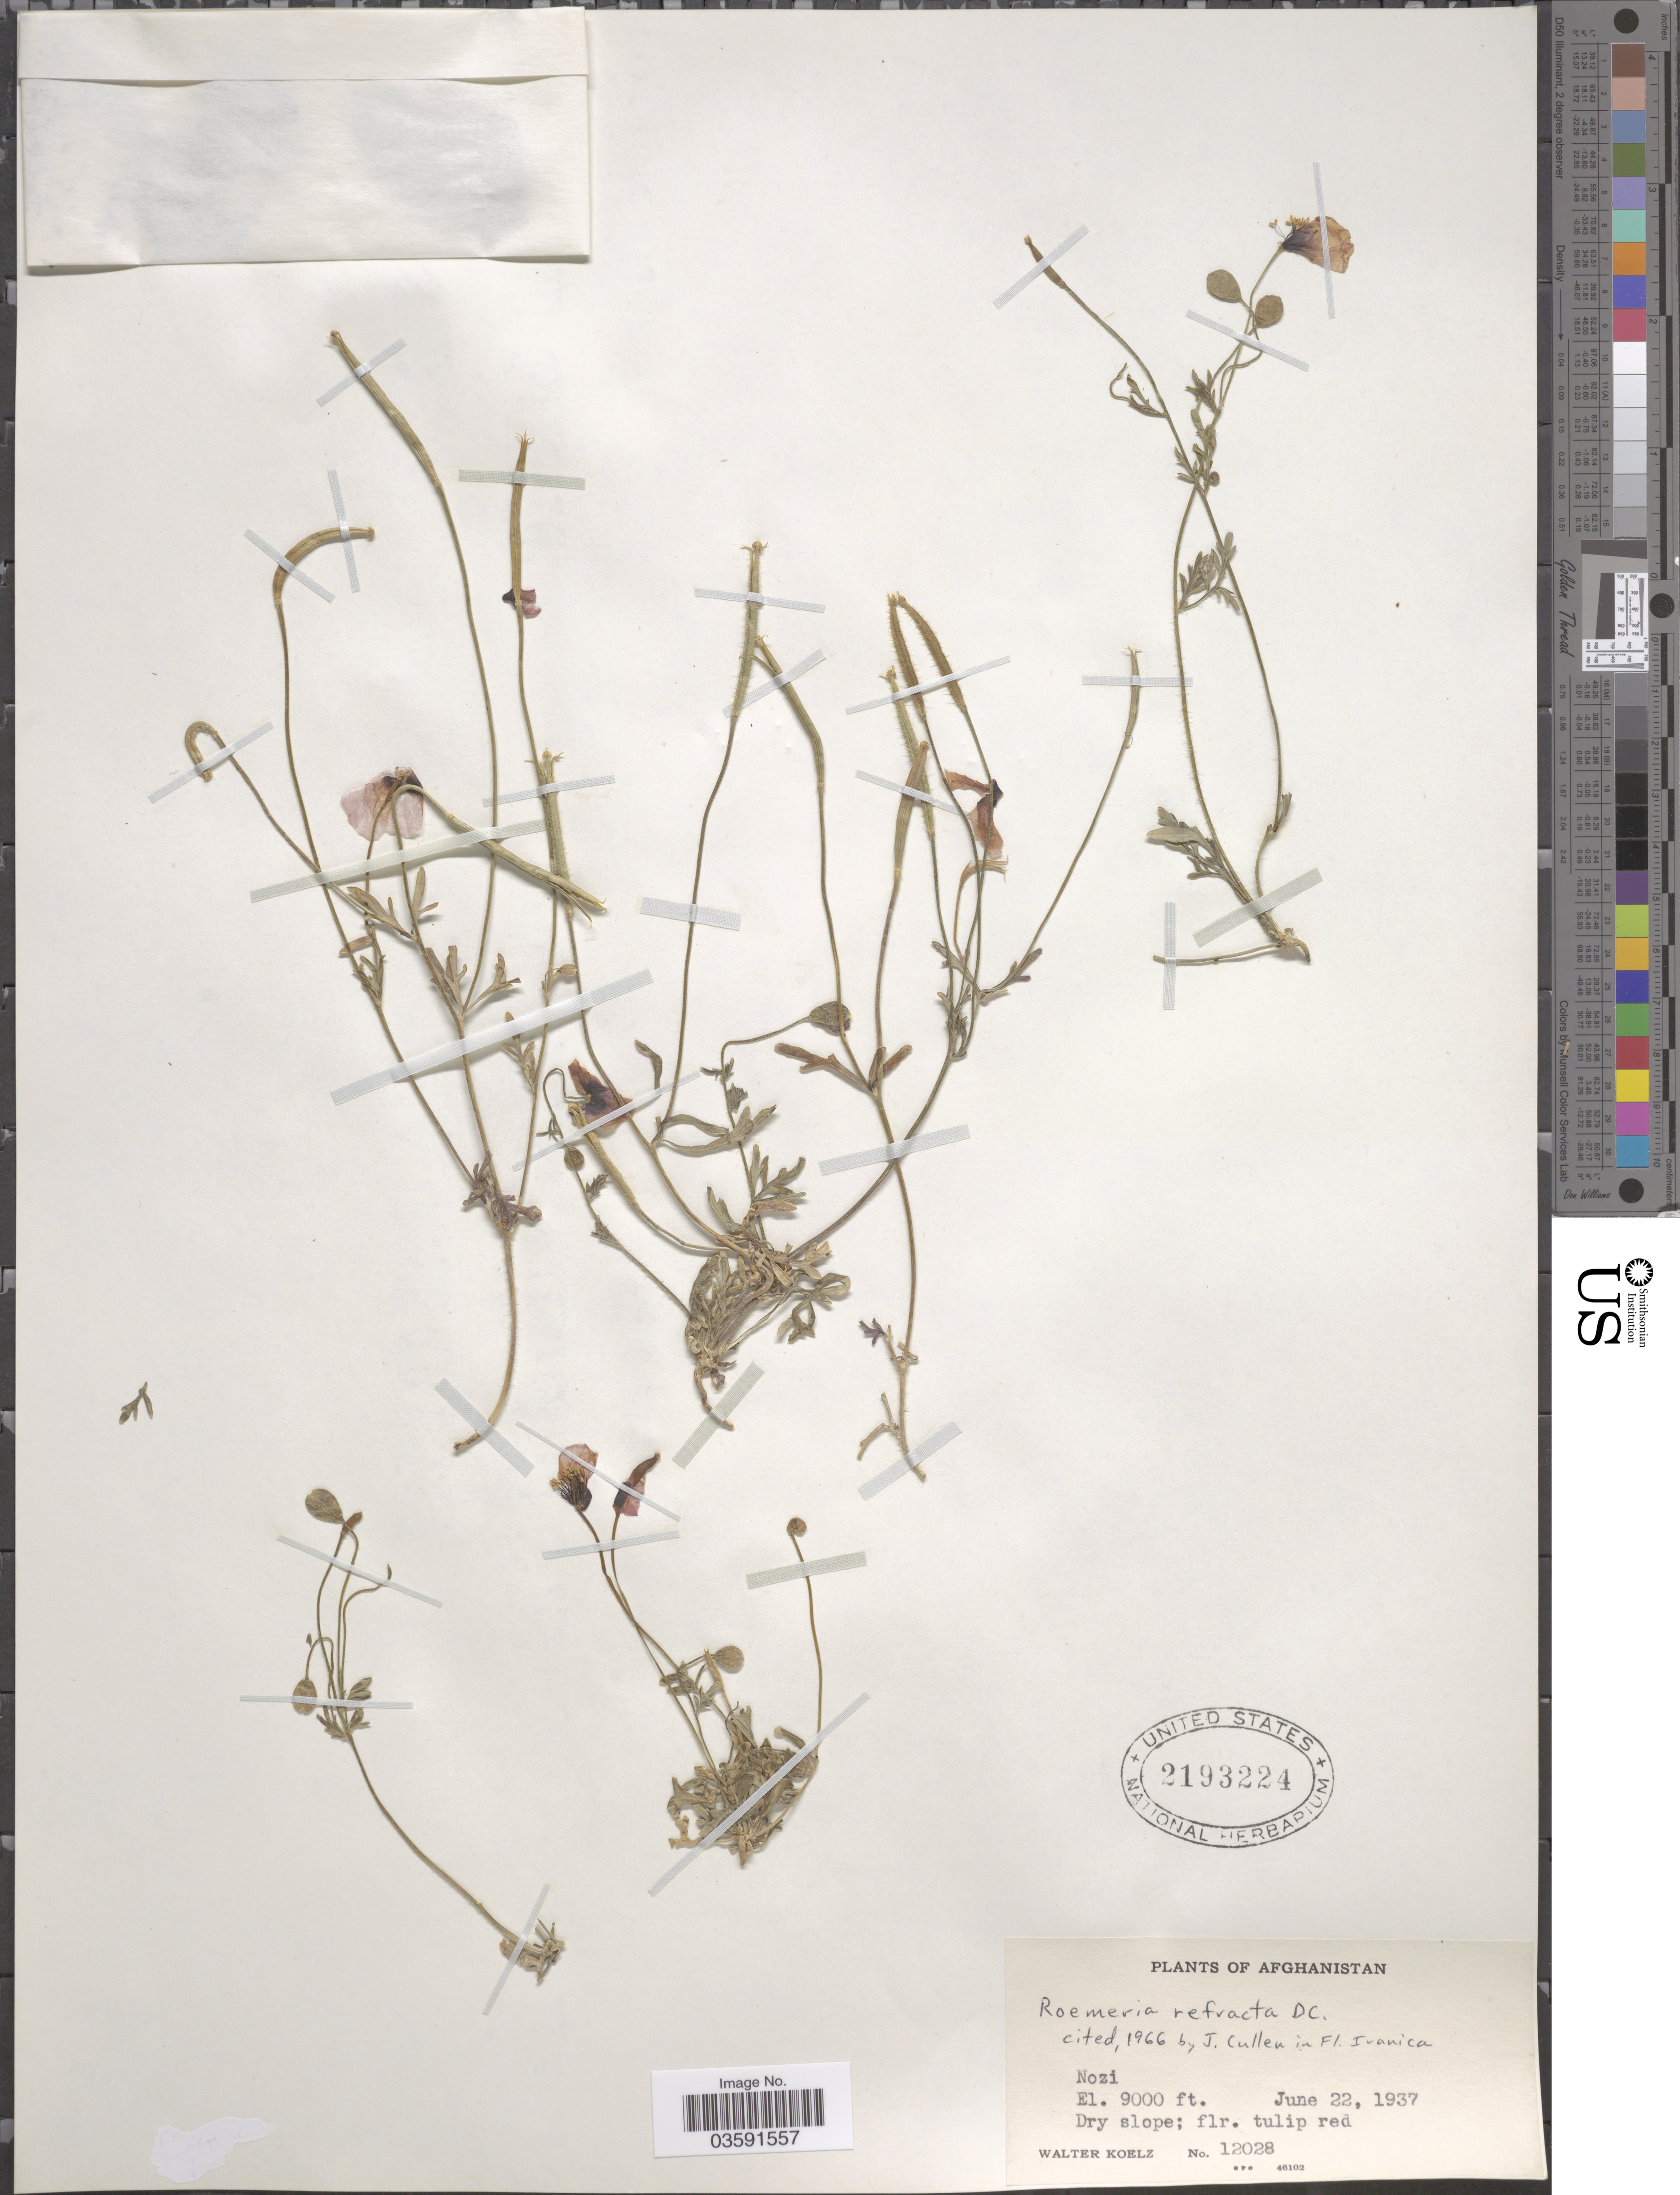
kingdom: Plantae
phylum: Tracheophyta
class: Magnoliopsida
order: Ranunculales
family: Papaveraceae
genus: Papaver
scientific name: Papaver refractum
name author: (DC.) K.-F.Günther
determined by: Strong, M. T., (US), Smithsonian Institution - National Museum of Natural History (UNITED STATES)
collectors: W. N. Koelz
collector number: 12028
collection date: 1937-06-22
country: Afghanistan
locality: Nozi.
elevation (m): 2743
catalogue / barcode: US 2193224